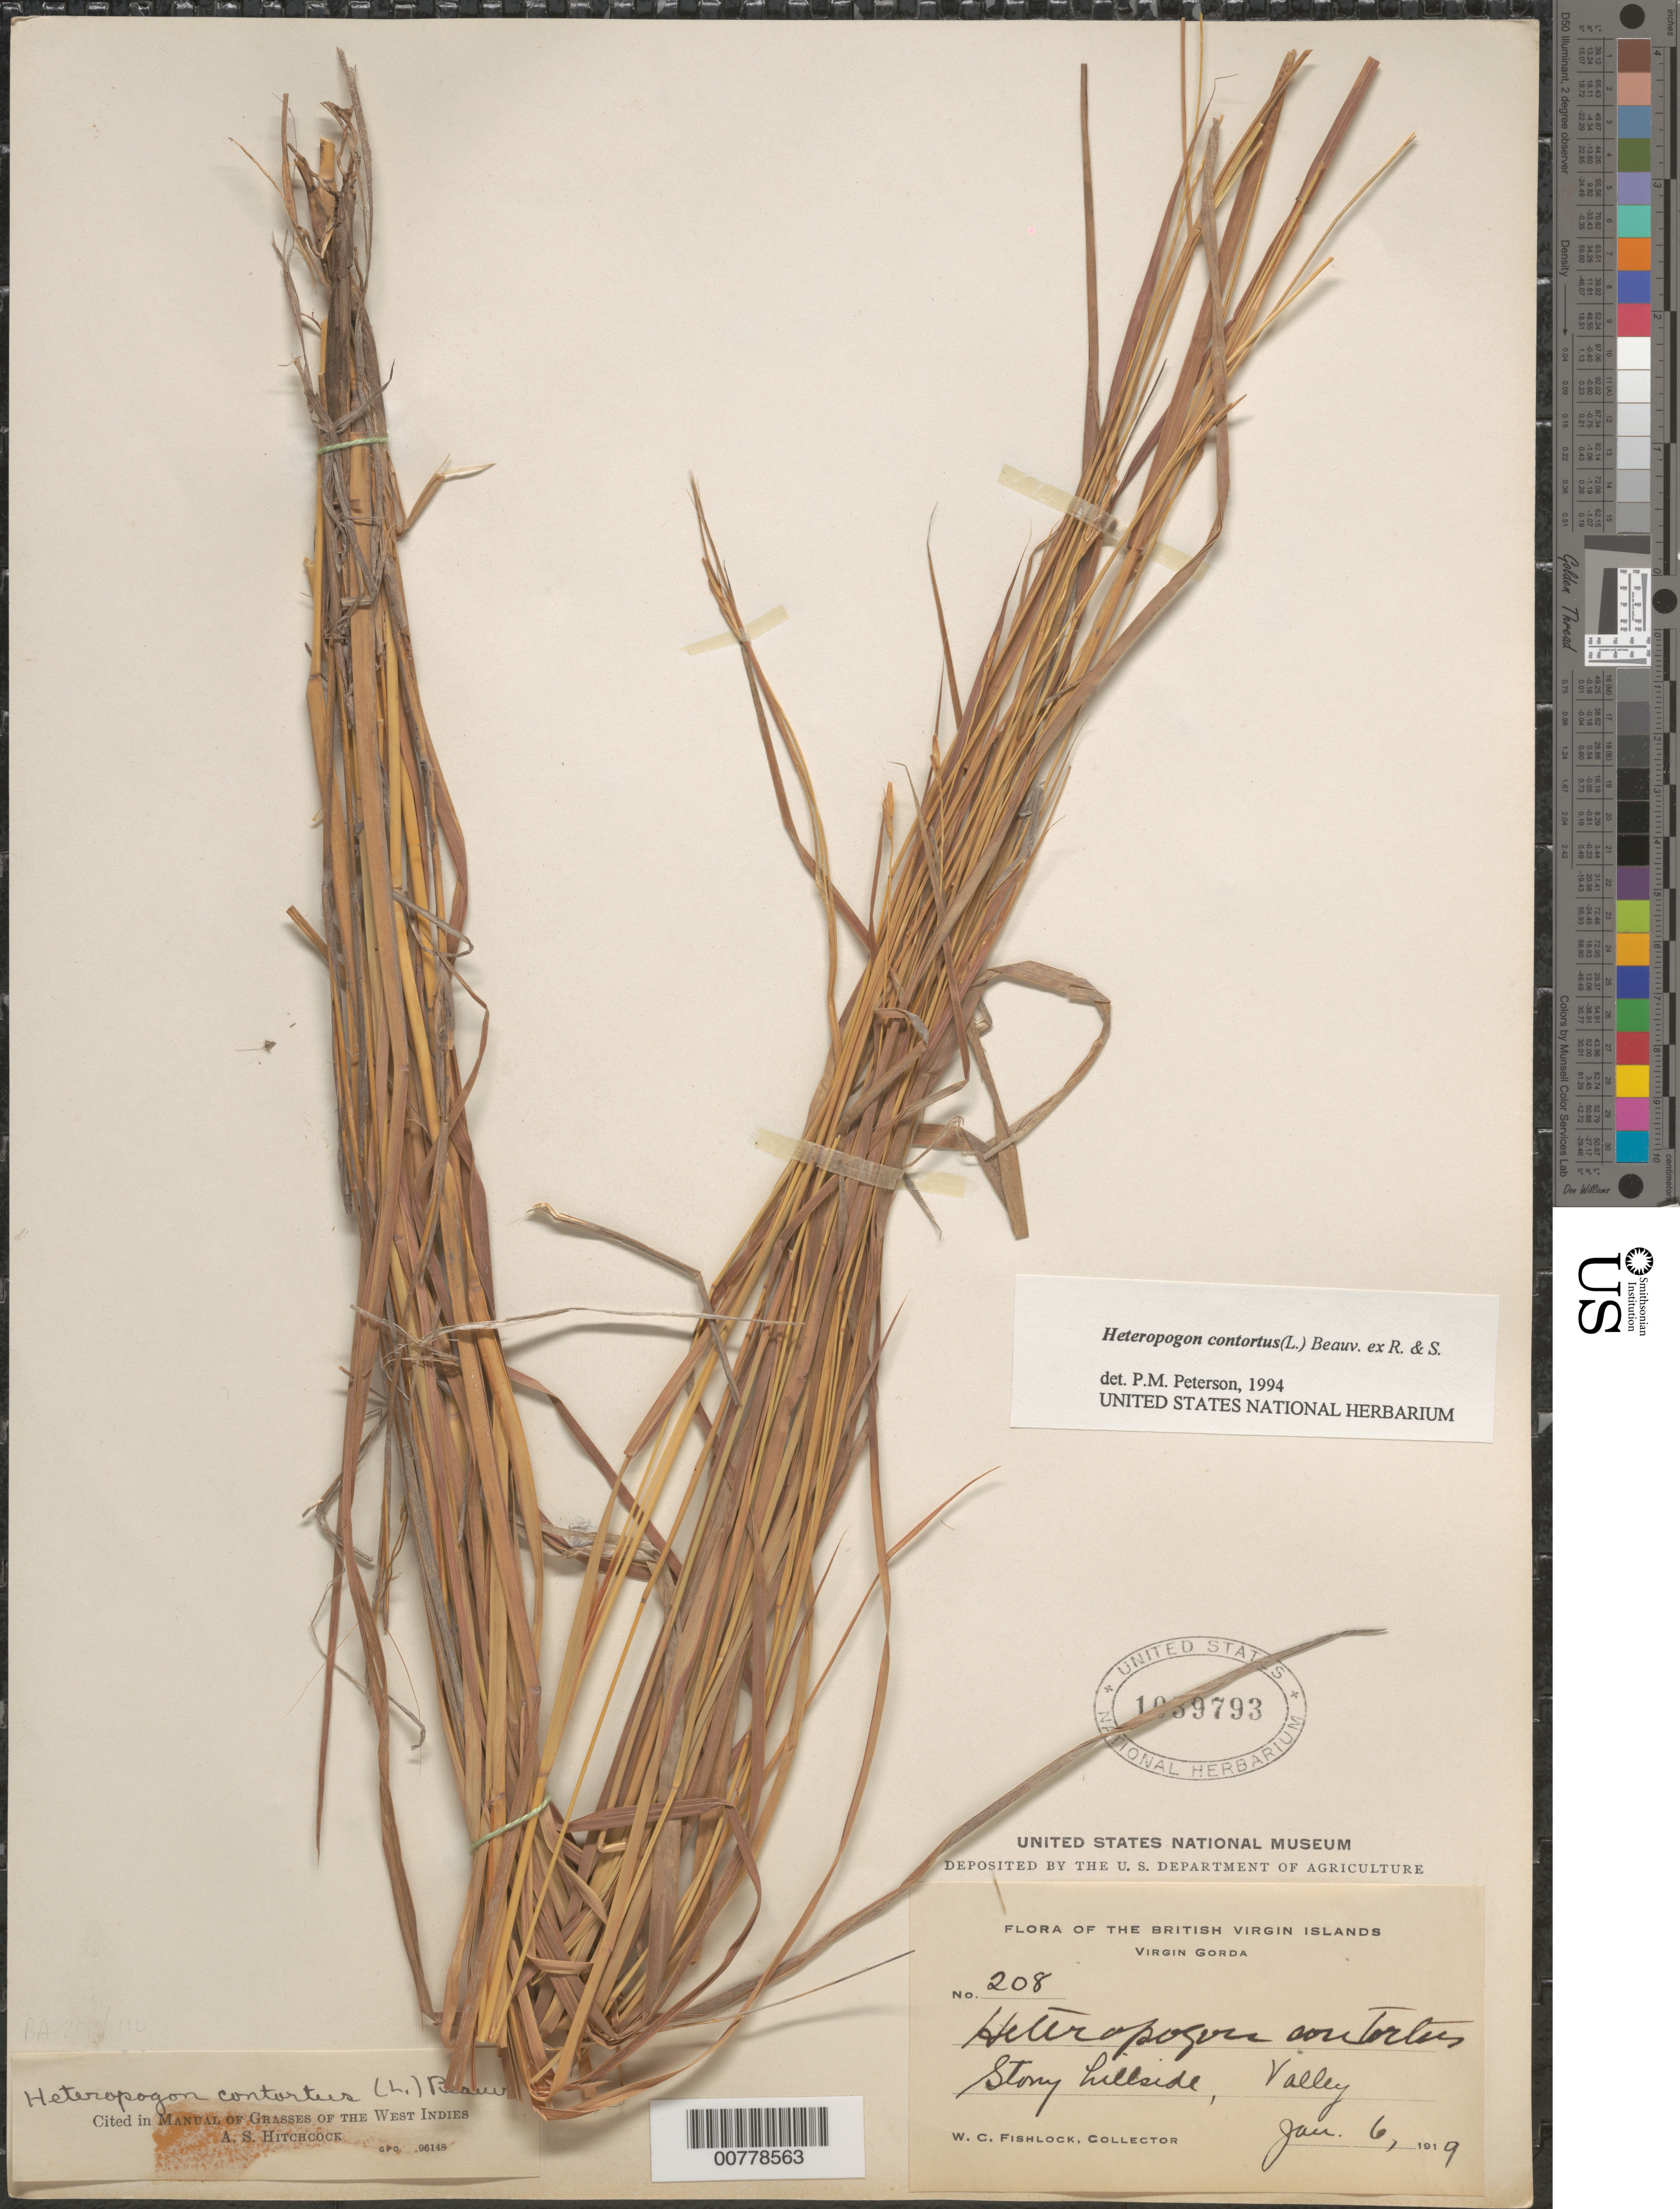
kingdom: Plantae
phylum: Tracheophyta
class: Liliopsida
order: Poales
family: Poaceae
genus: Heteropogon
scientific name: Heteropogon contortus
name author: (L.) P. Beauv. ex Roem. & Schult.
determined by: Peterson, Paul M., (BOT), Smithsonian Institution - National Museum of Natural History (UNITED STATES)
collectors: W. Fishlock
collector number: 208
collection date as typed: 06 Jan 1919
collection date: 1919-01-06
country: British Virgin Islands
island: Virgin Gorda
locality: Virgin Gorda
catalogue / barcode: US 1039793